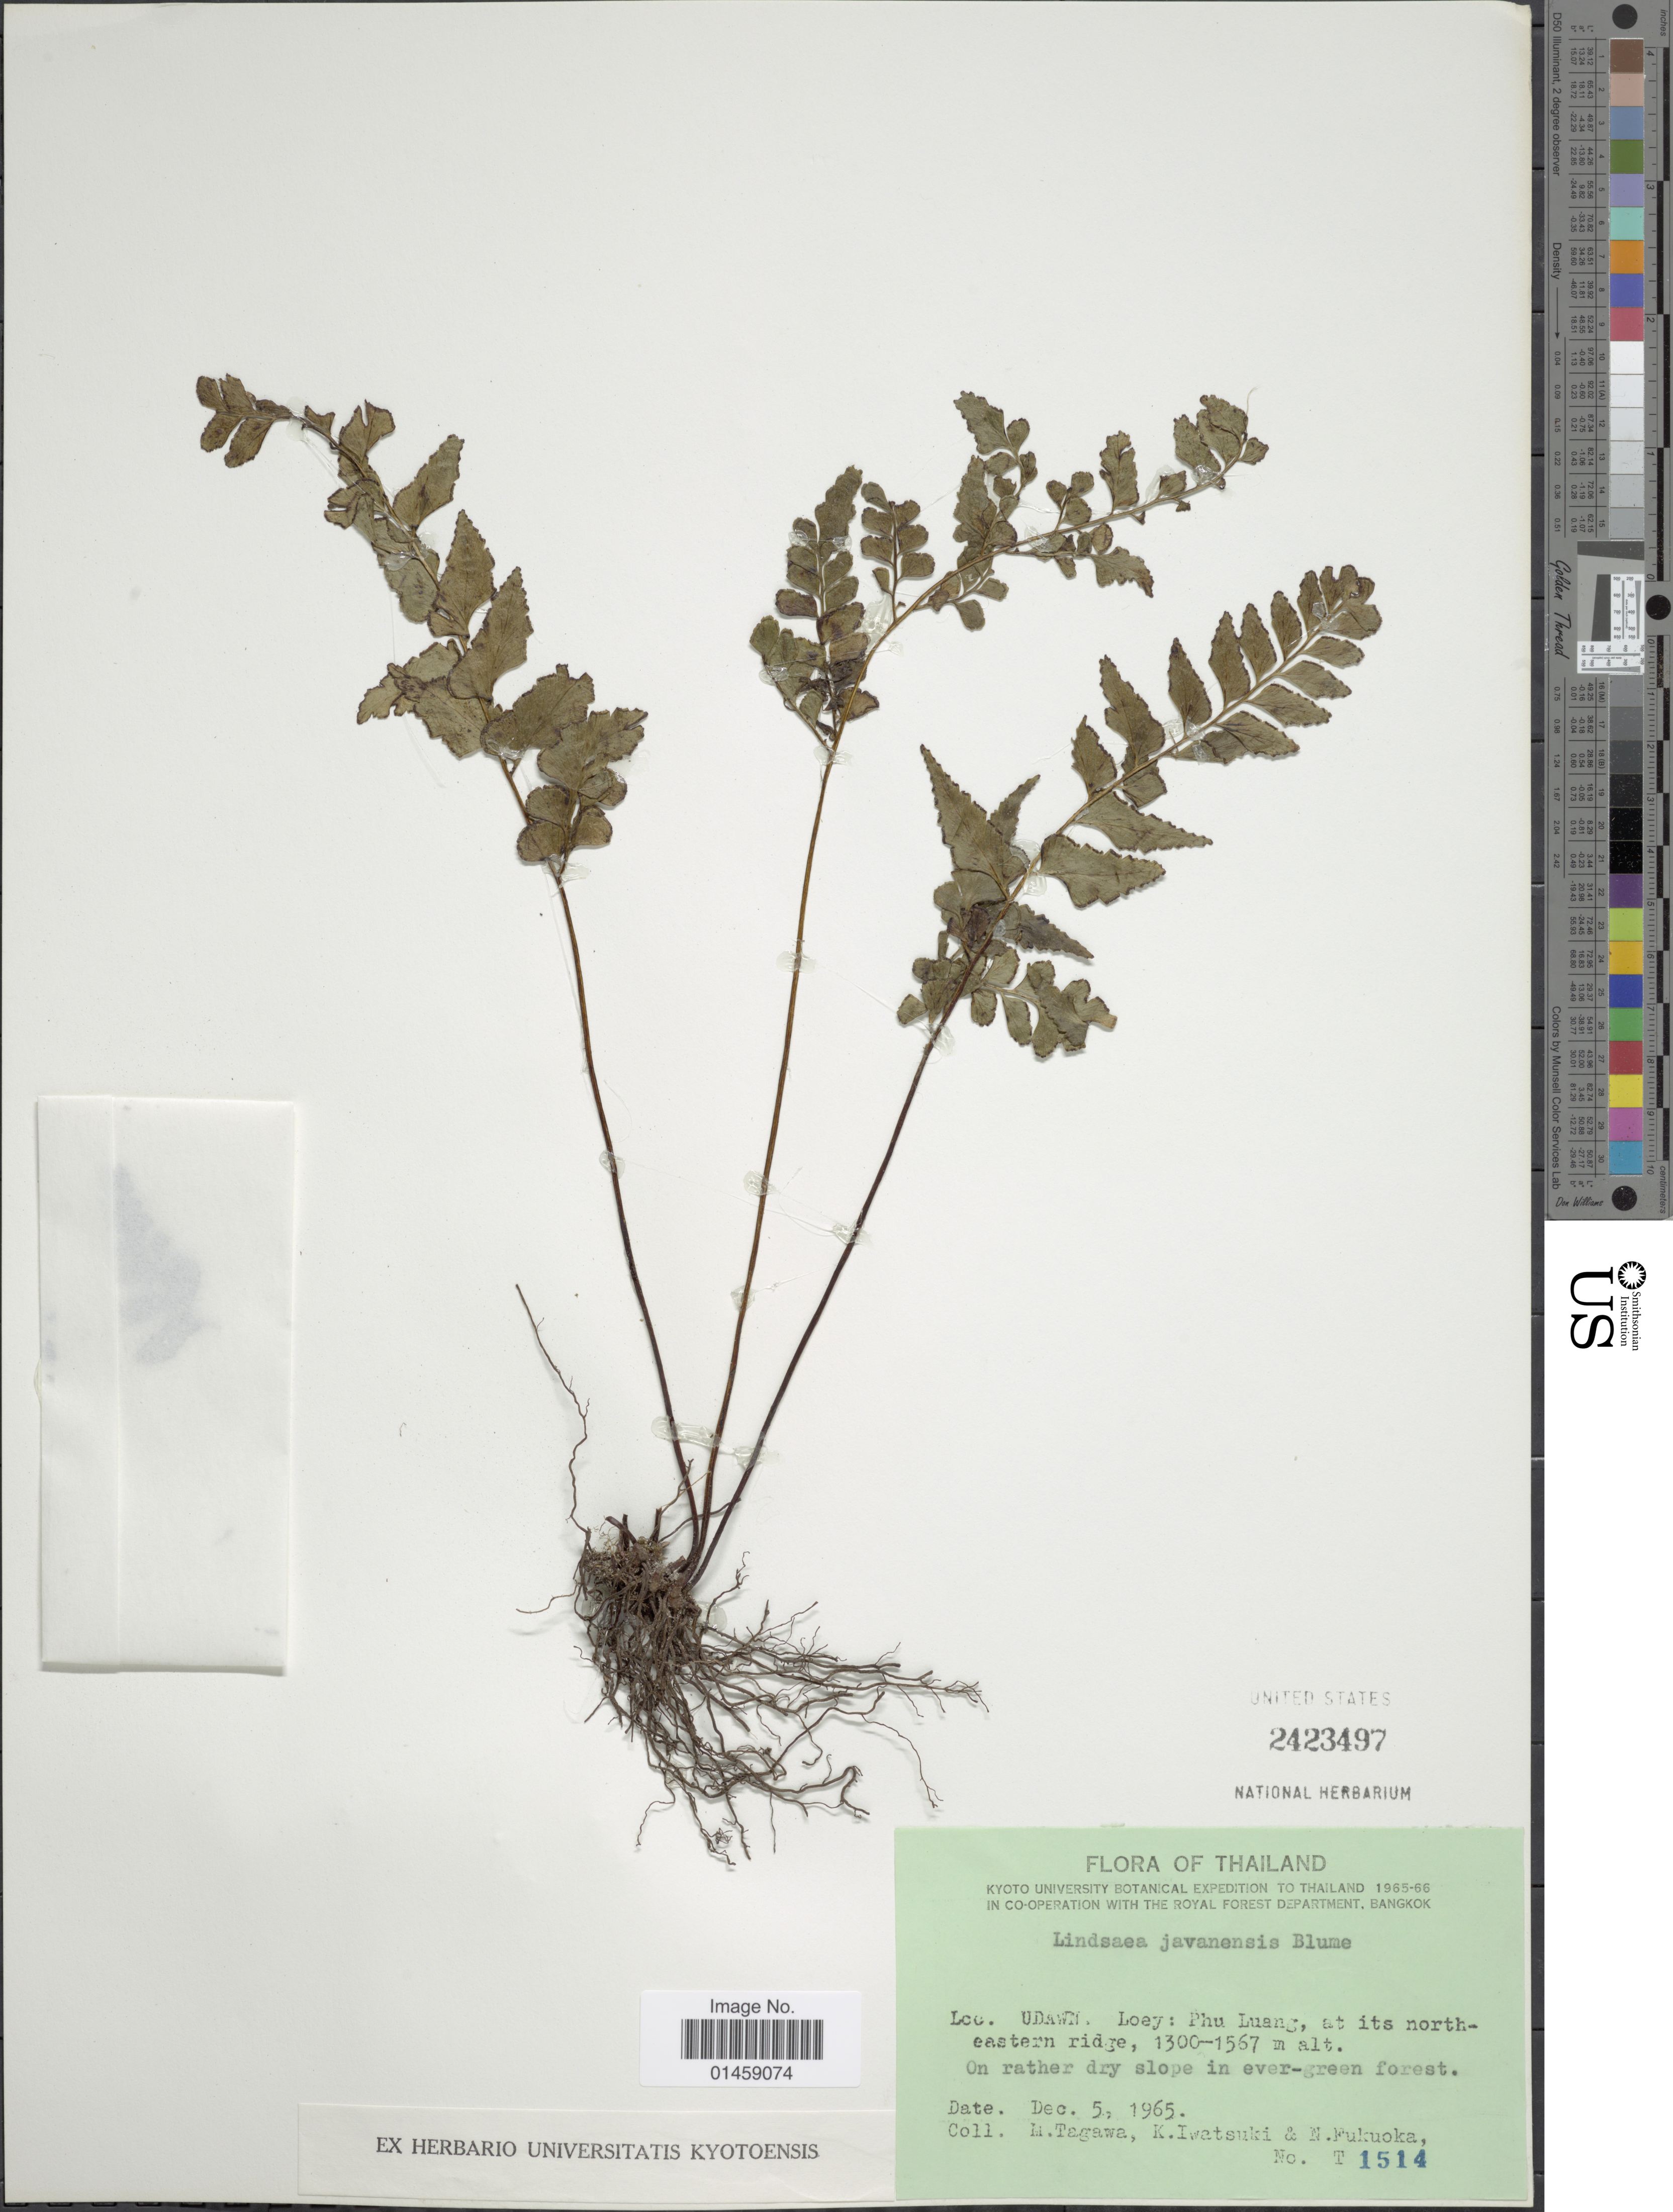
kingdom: Plantae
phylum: Tracheophyta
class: Polypodiopsida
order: Polypodiales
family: Lindsaeaceae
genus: Lindsaea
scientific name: Lindsaea javanensis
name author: Blume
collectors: M. Tagawa, K. Iwatsuki & N. Fukuoka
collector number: T 1514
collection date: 1965-12-05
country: Thailand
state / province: Loei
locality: Udawn, Loey : Phu Luang, at its northeastern ridge.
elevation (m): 1300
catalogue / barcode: US 2423497